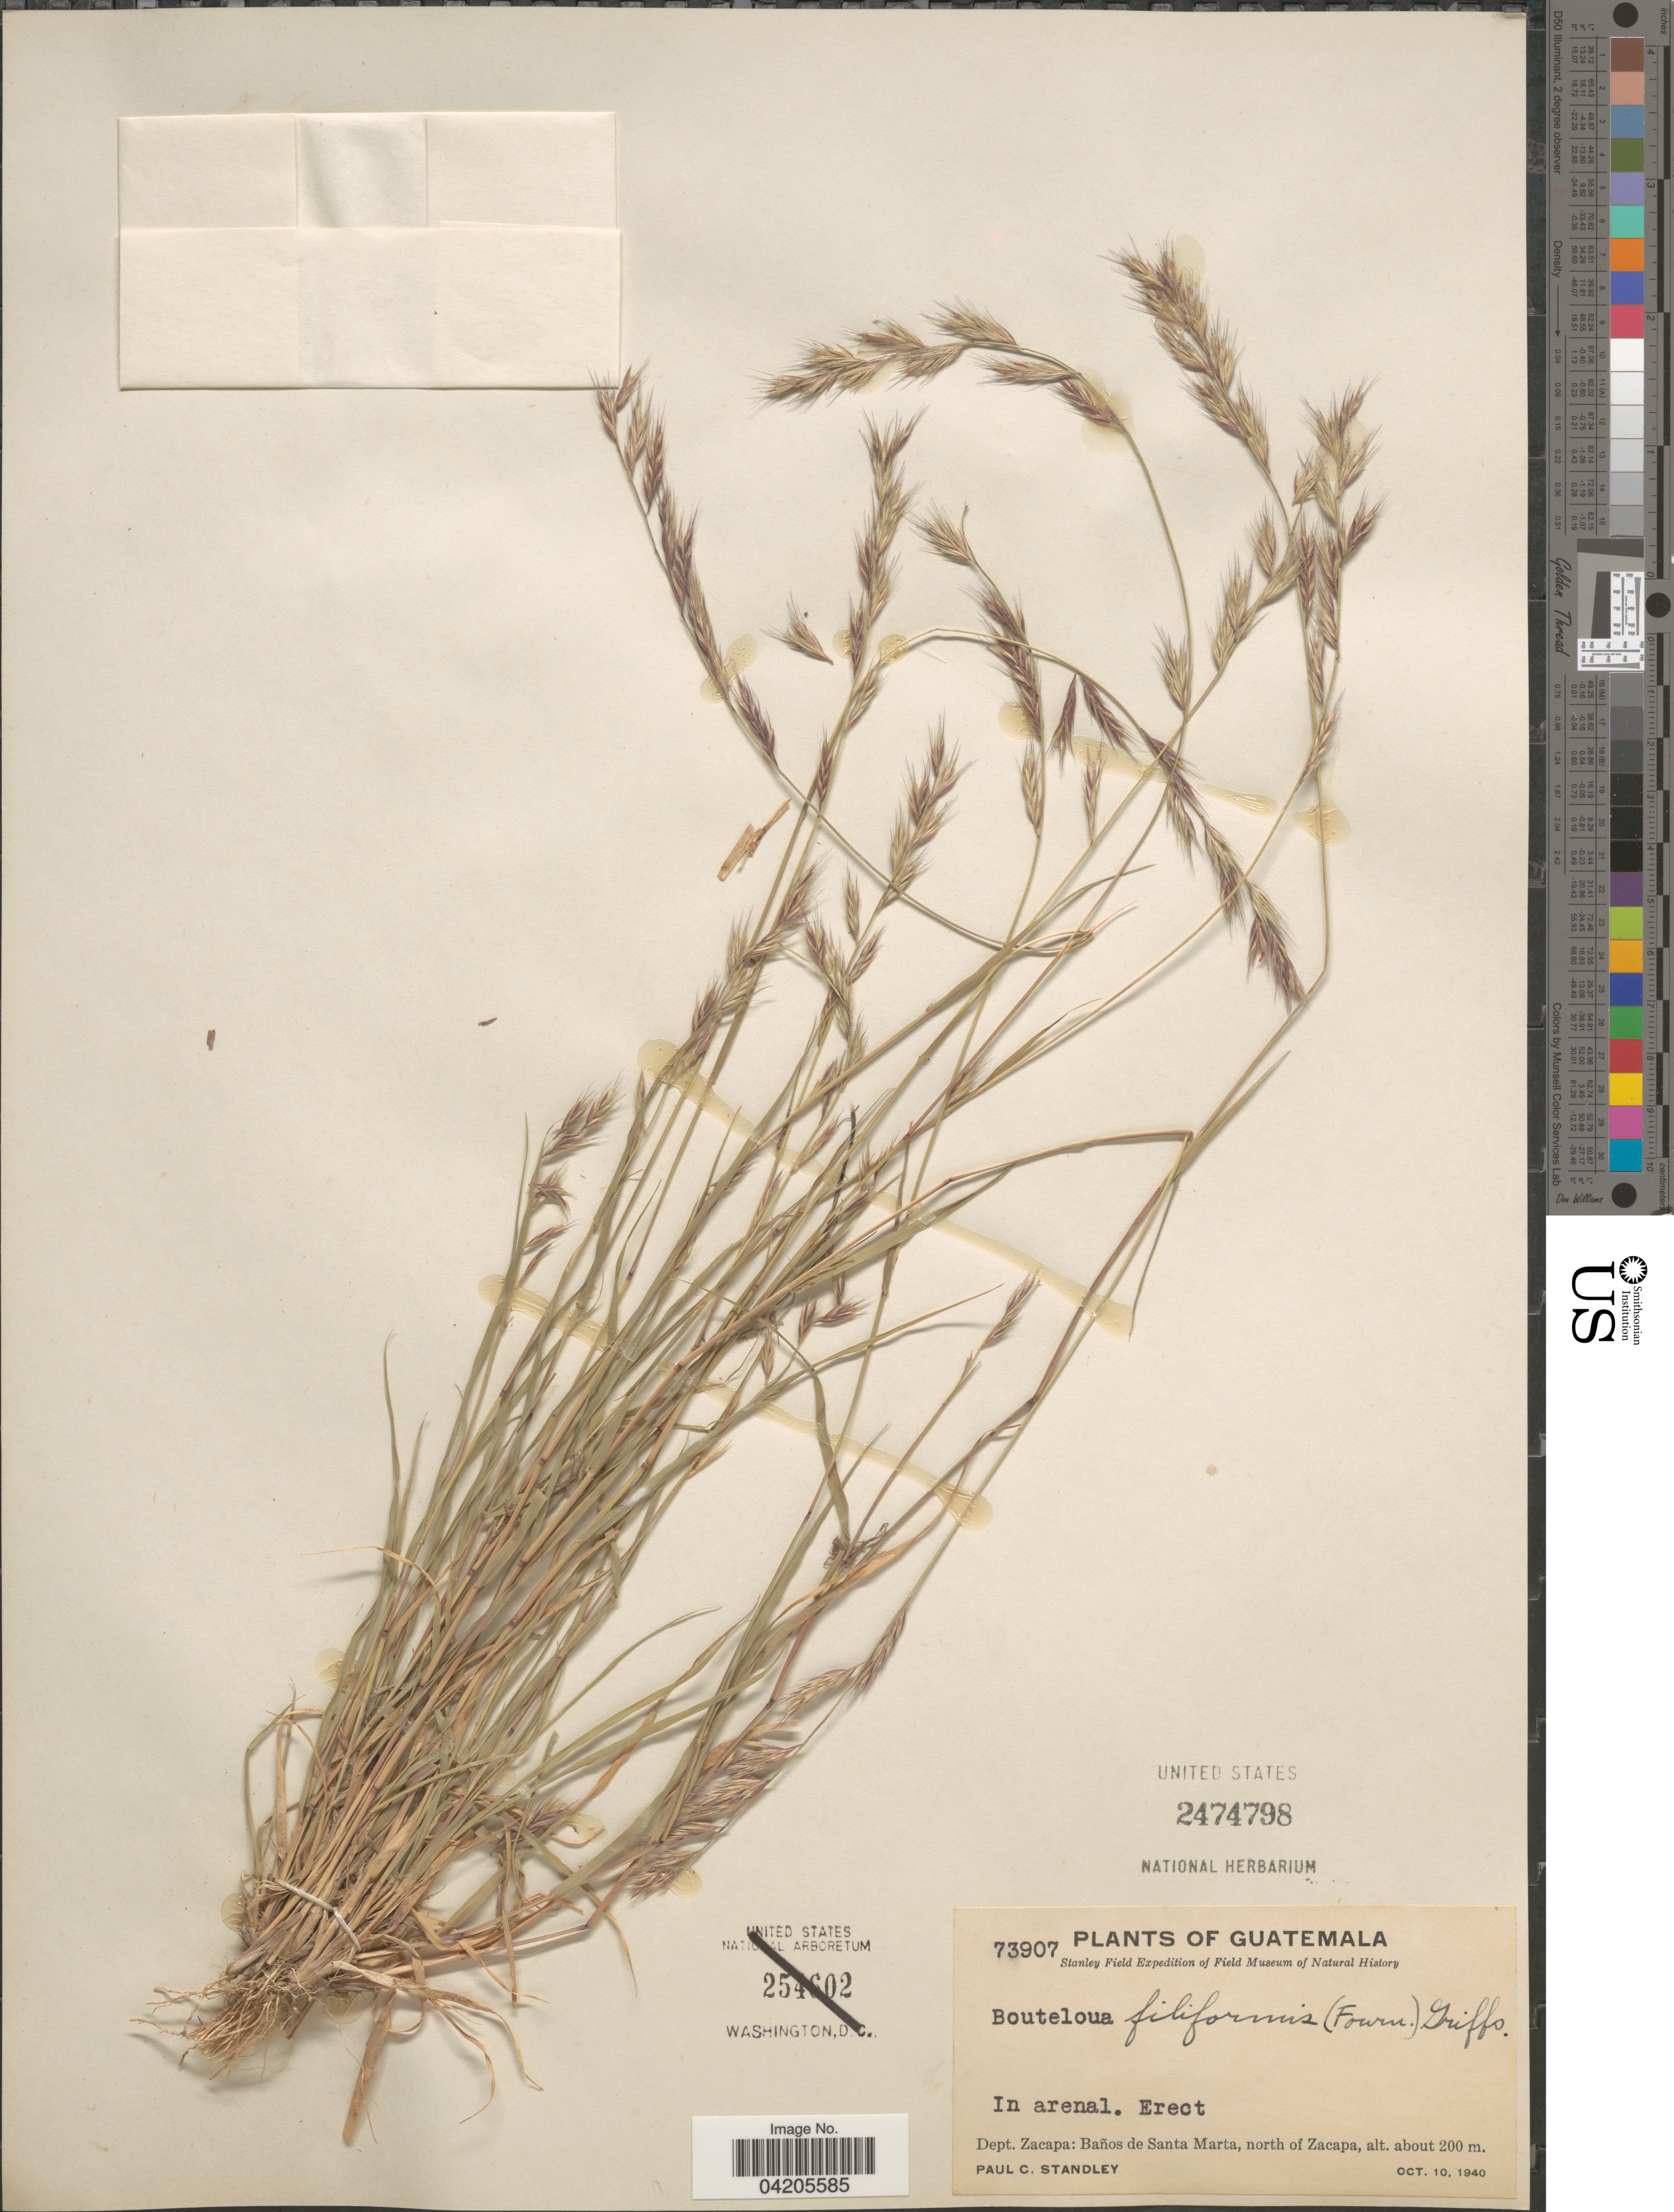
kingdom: Plantae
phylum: Tracheophyta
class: Liliopsida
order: Poales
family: Poaceae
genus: Bouteloua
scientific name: Bouteloua repens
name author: (Kunth) Scribn. & Merr.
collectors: P. C. Standley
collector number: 73907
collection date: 1940-10-10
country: Guatemala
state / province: Zacapa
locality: Stanley Field Expedition of Field Museum of Natural History. Dept. Zacapa: Baños de Santa Marta, north of Zacapa.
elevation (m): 200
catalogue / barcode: US 2474798